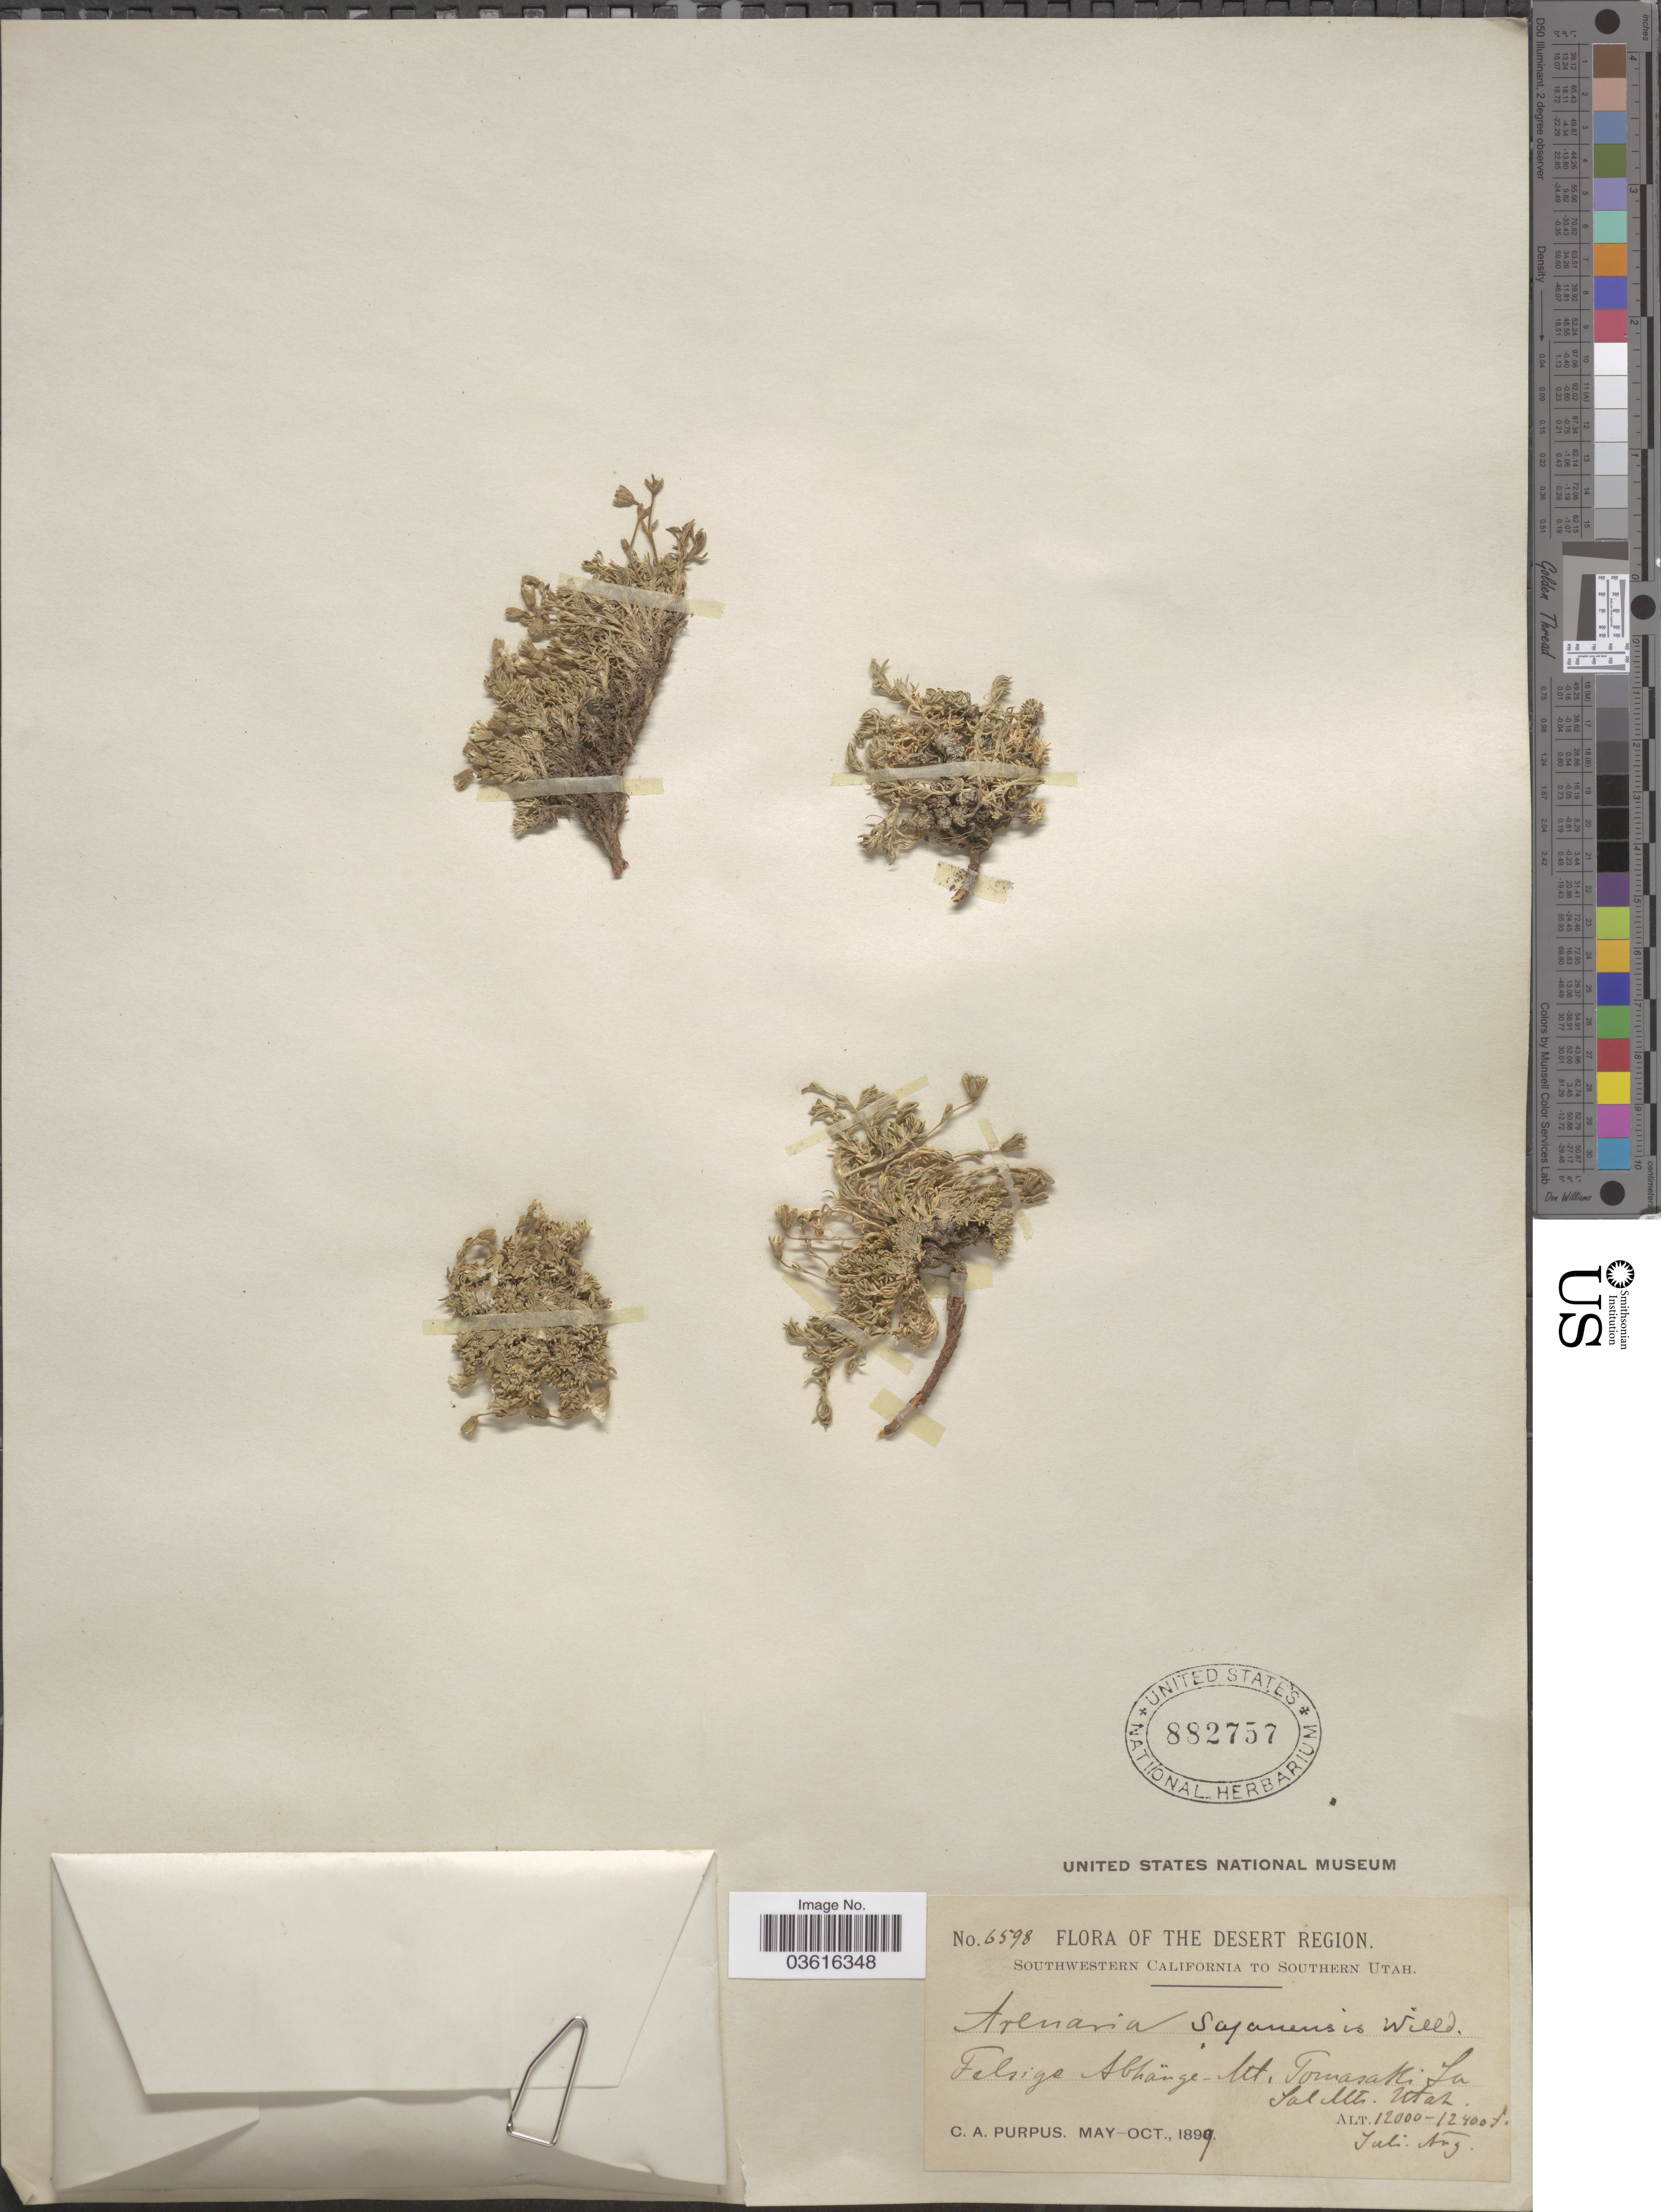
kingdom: Plantae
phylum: Tracheophyta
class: Magnoliopsida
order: Caryophyllales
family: Caryophyllaceae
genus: Cherleria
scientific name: Cherleria obtusiloba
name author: (Rydb.) A.J. Moore & Dillenb.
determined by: Strong, M. T., (US), Smithsonian Institution - National Museum of Natural History (UNITED STATES)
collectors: C. A. Purpus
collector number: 6598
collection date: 1899-07/1899-08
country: United States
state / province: Utah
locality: The Desert Region. Southern Utah. Felsige Abhänge. Mt. Tomasaki Sa Sal Mts.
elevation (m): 3658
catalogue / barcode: US 882757